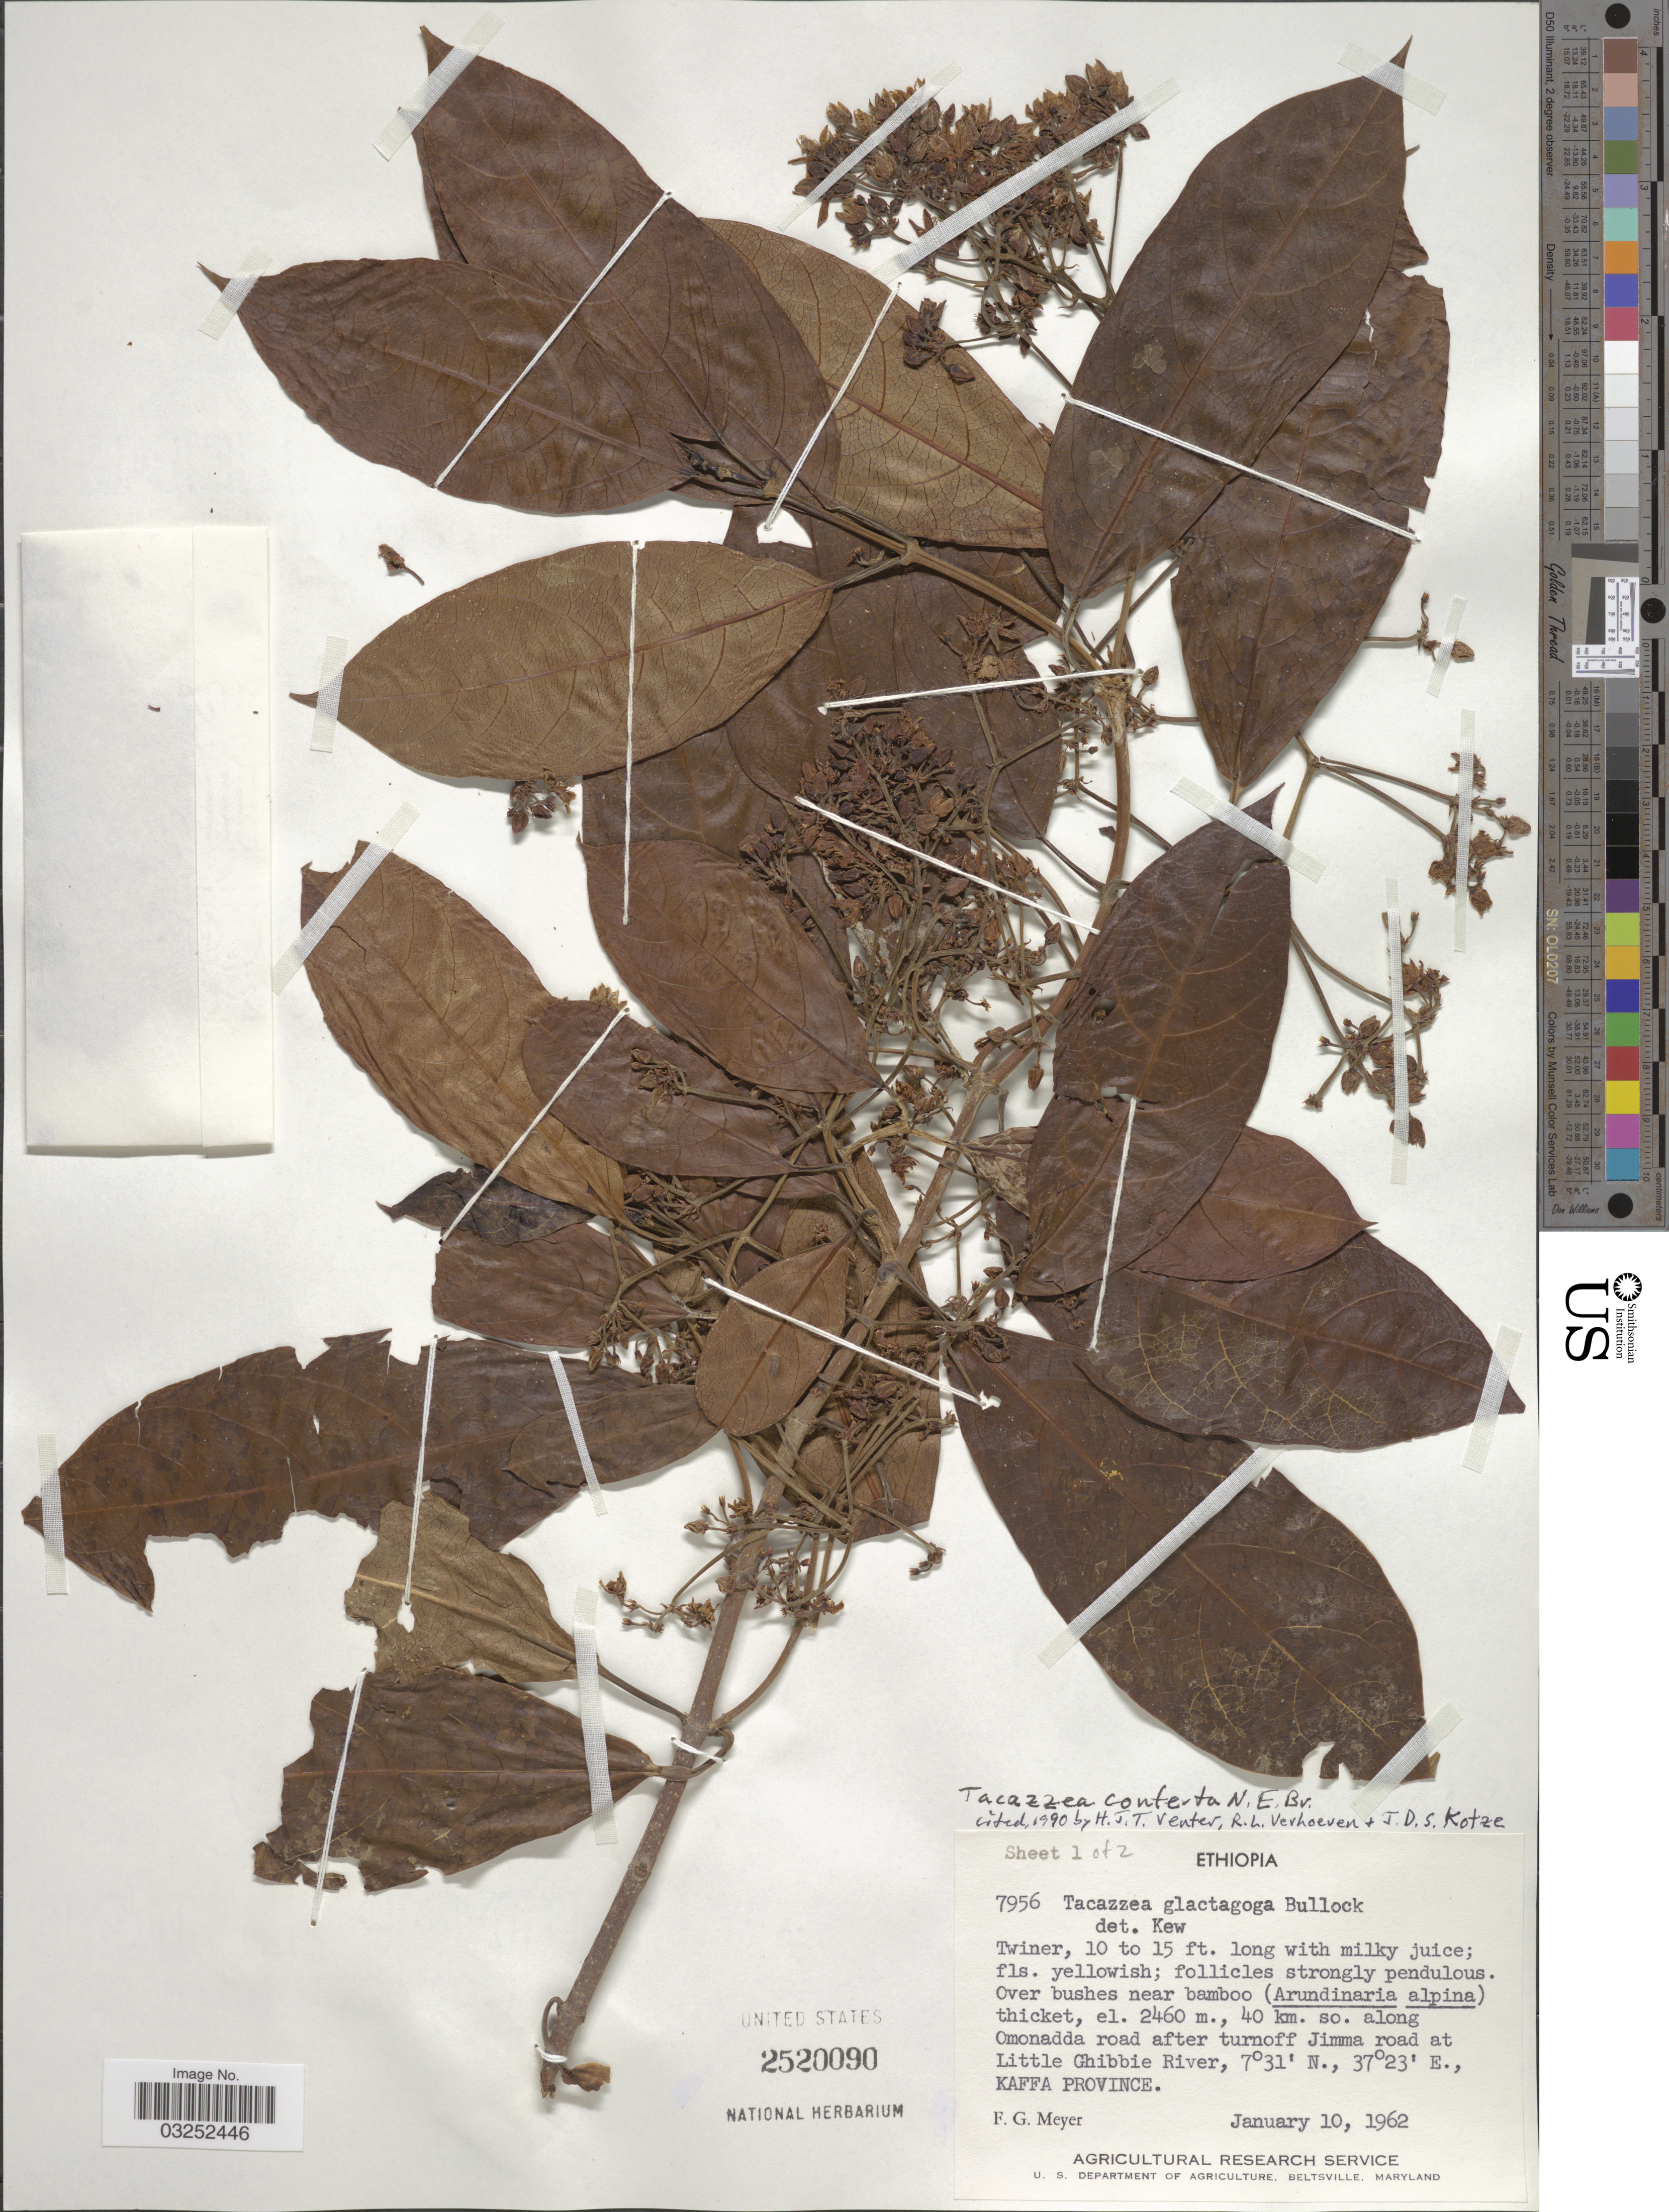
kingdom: Plantae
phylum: Tracheophyta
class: Magnoliopsida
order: Gentianales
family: Apocynaceae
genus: Tacazzea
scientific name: Tacazzea conferta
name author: N.E. Br.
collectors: F. G. Meyer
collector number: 7956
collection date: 1962-01-10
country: Ethiopia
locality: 40 km. so. along Omonadda road after turnoff Jimma road at Little Ghibbie River. Kaffa Province.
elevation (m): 2460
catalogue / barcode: US 2520090